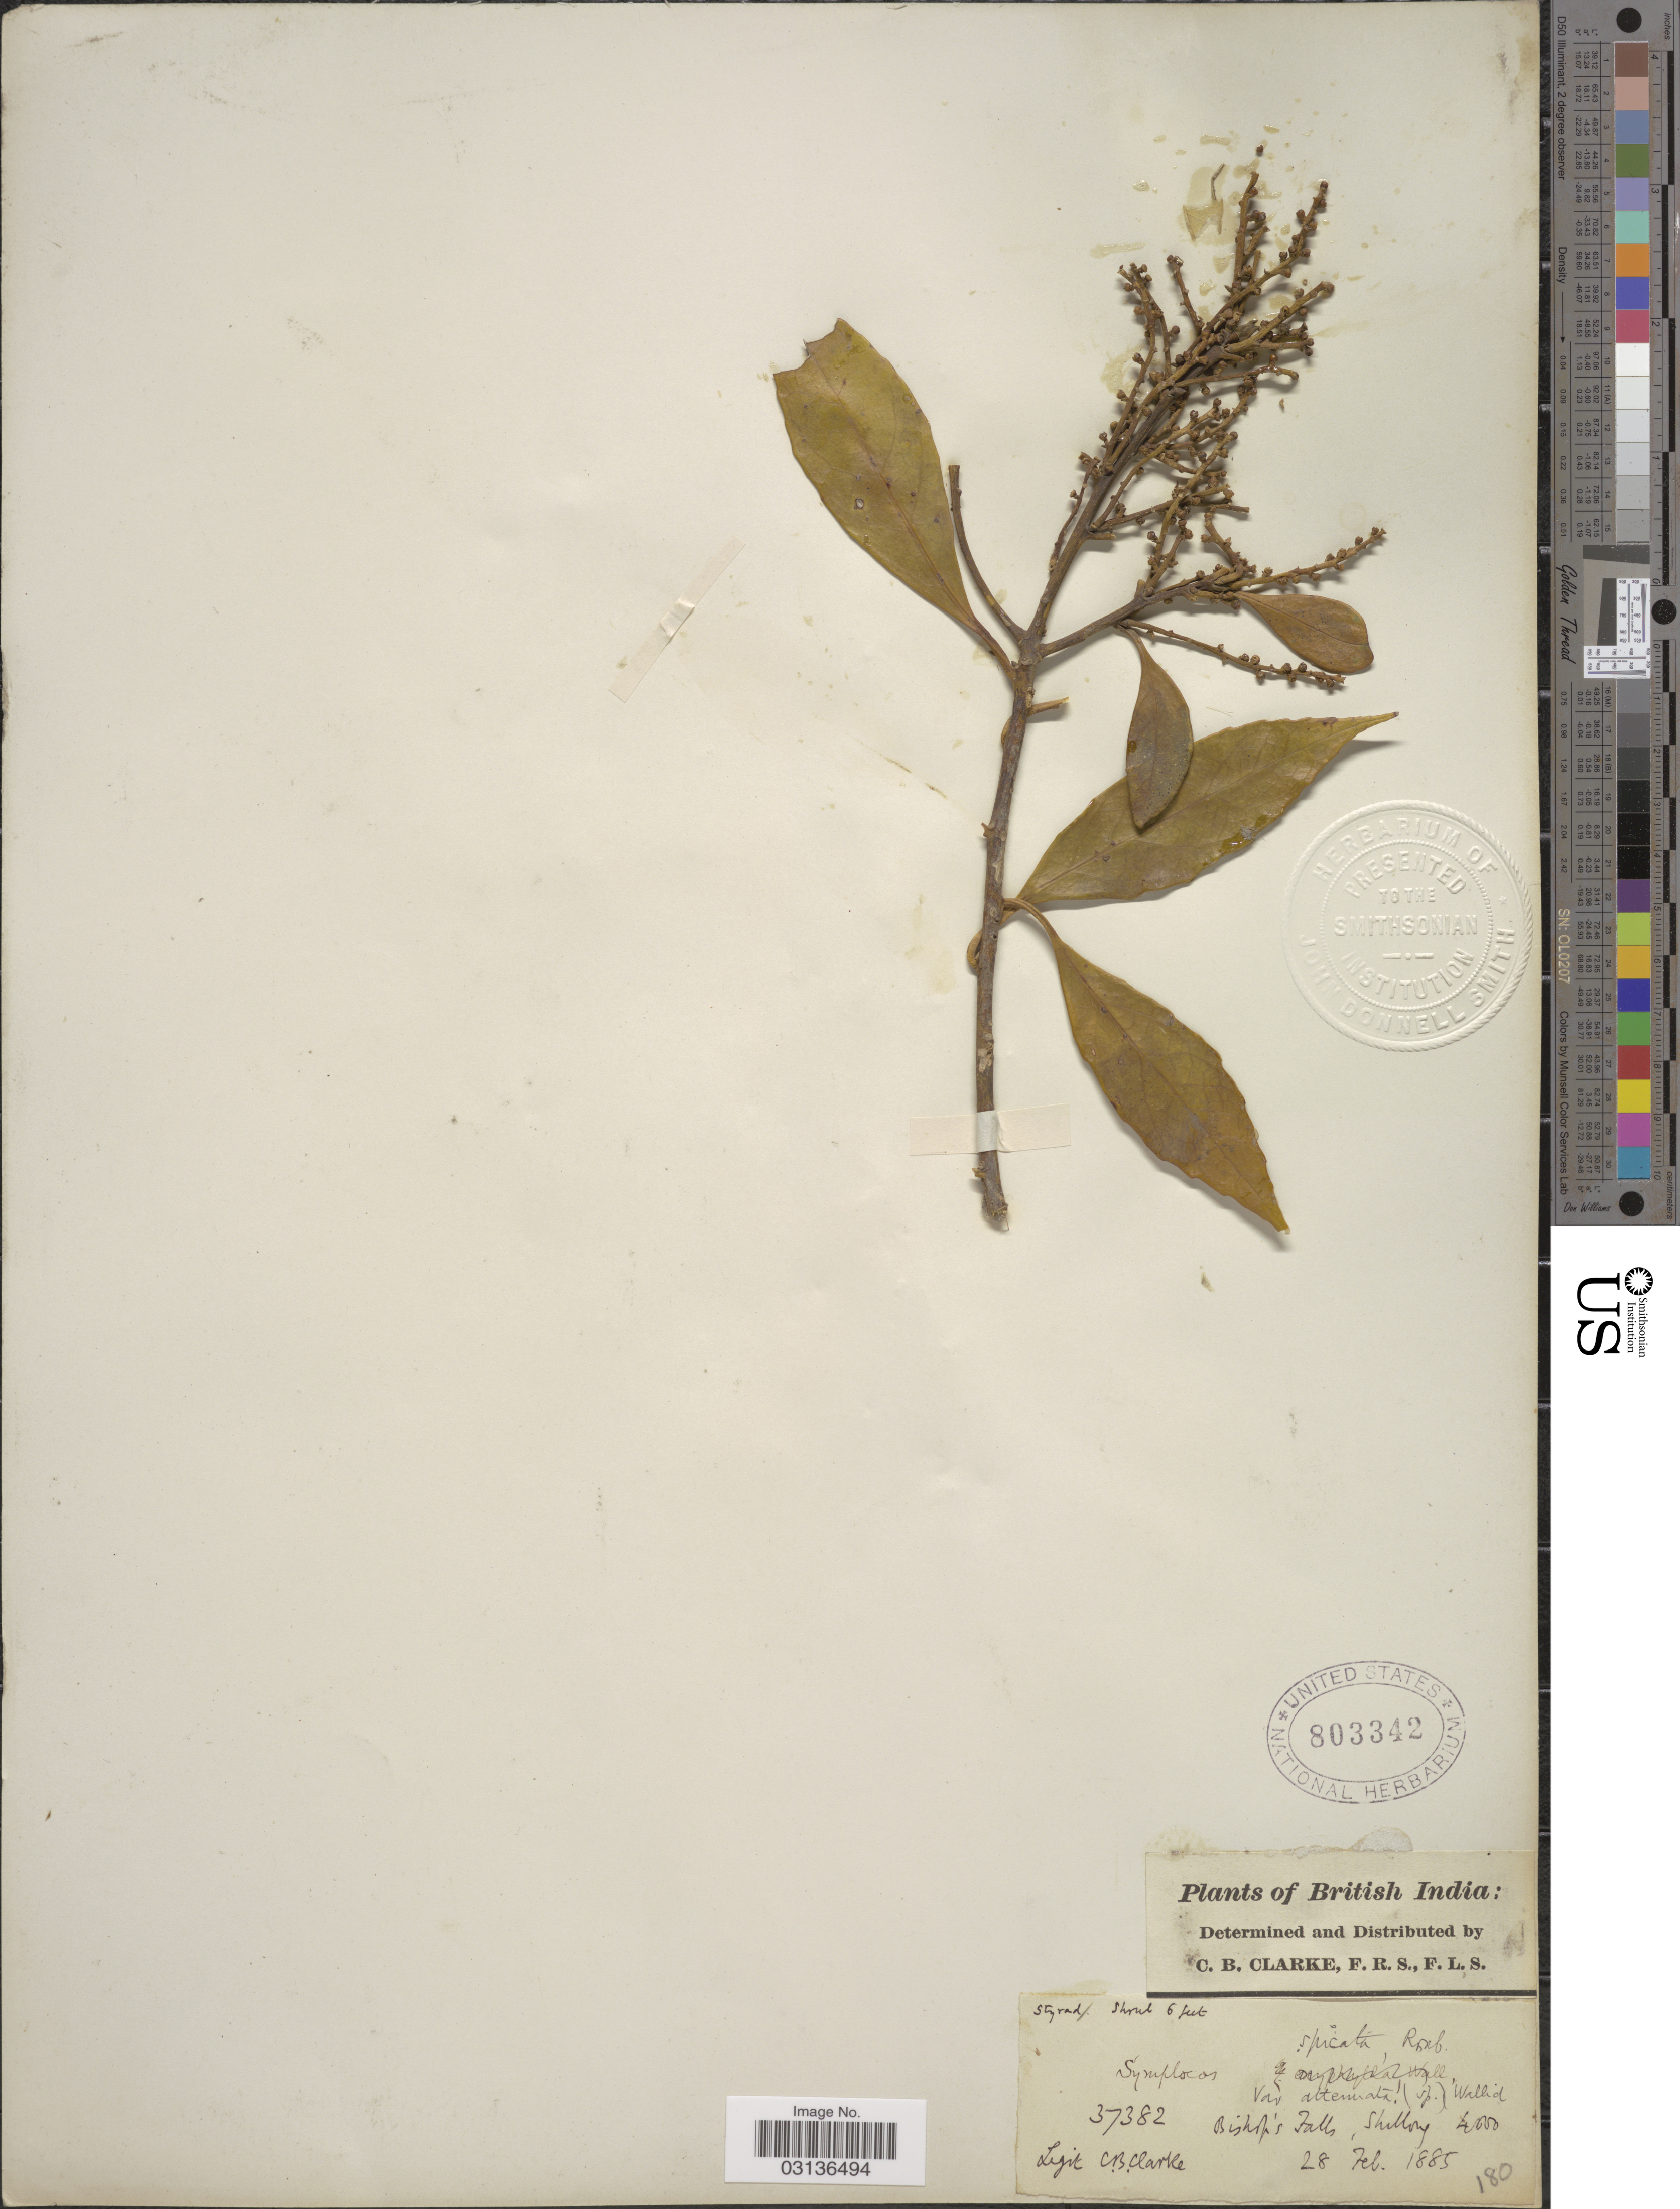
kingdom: Plantae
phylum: Tracheophyta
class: Magnoliopsida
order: Ericales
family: Symplocaceae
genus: Symplocos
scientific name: Symplocos cochinchinensis subsp. laurina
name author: (Retz.) Noot.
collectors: C. B. Clarke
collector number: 37382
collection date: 1885-02-28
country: India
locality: British India. Bishop's Falls, Shillong.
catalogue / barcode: US 803342